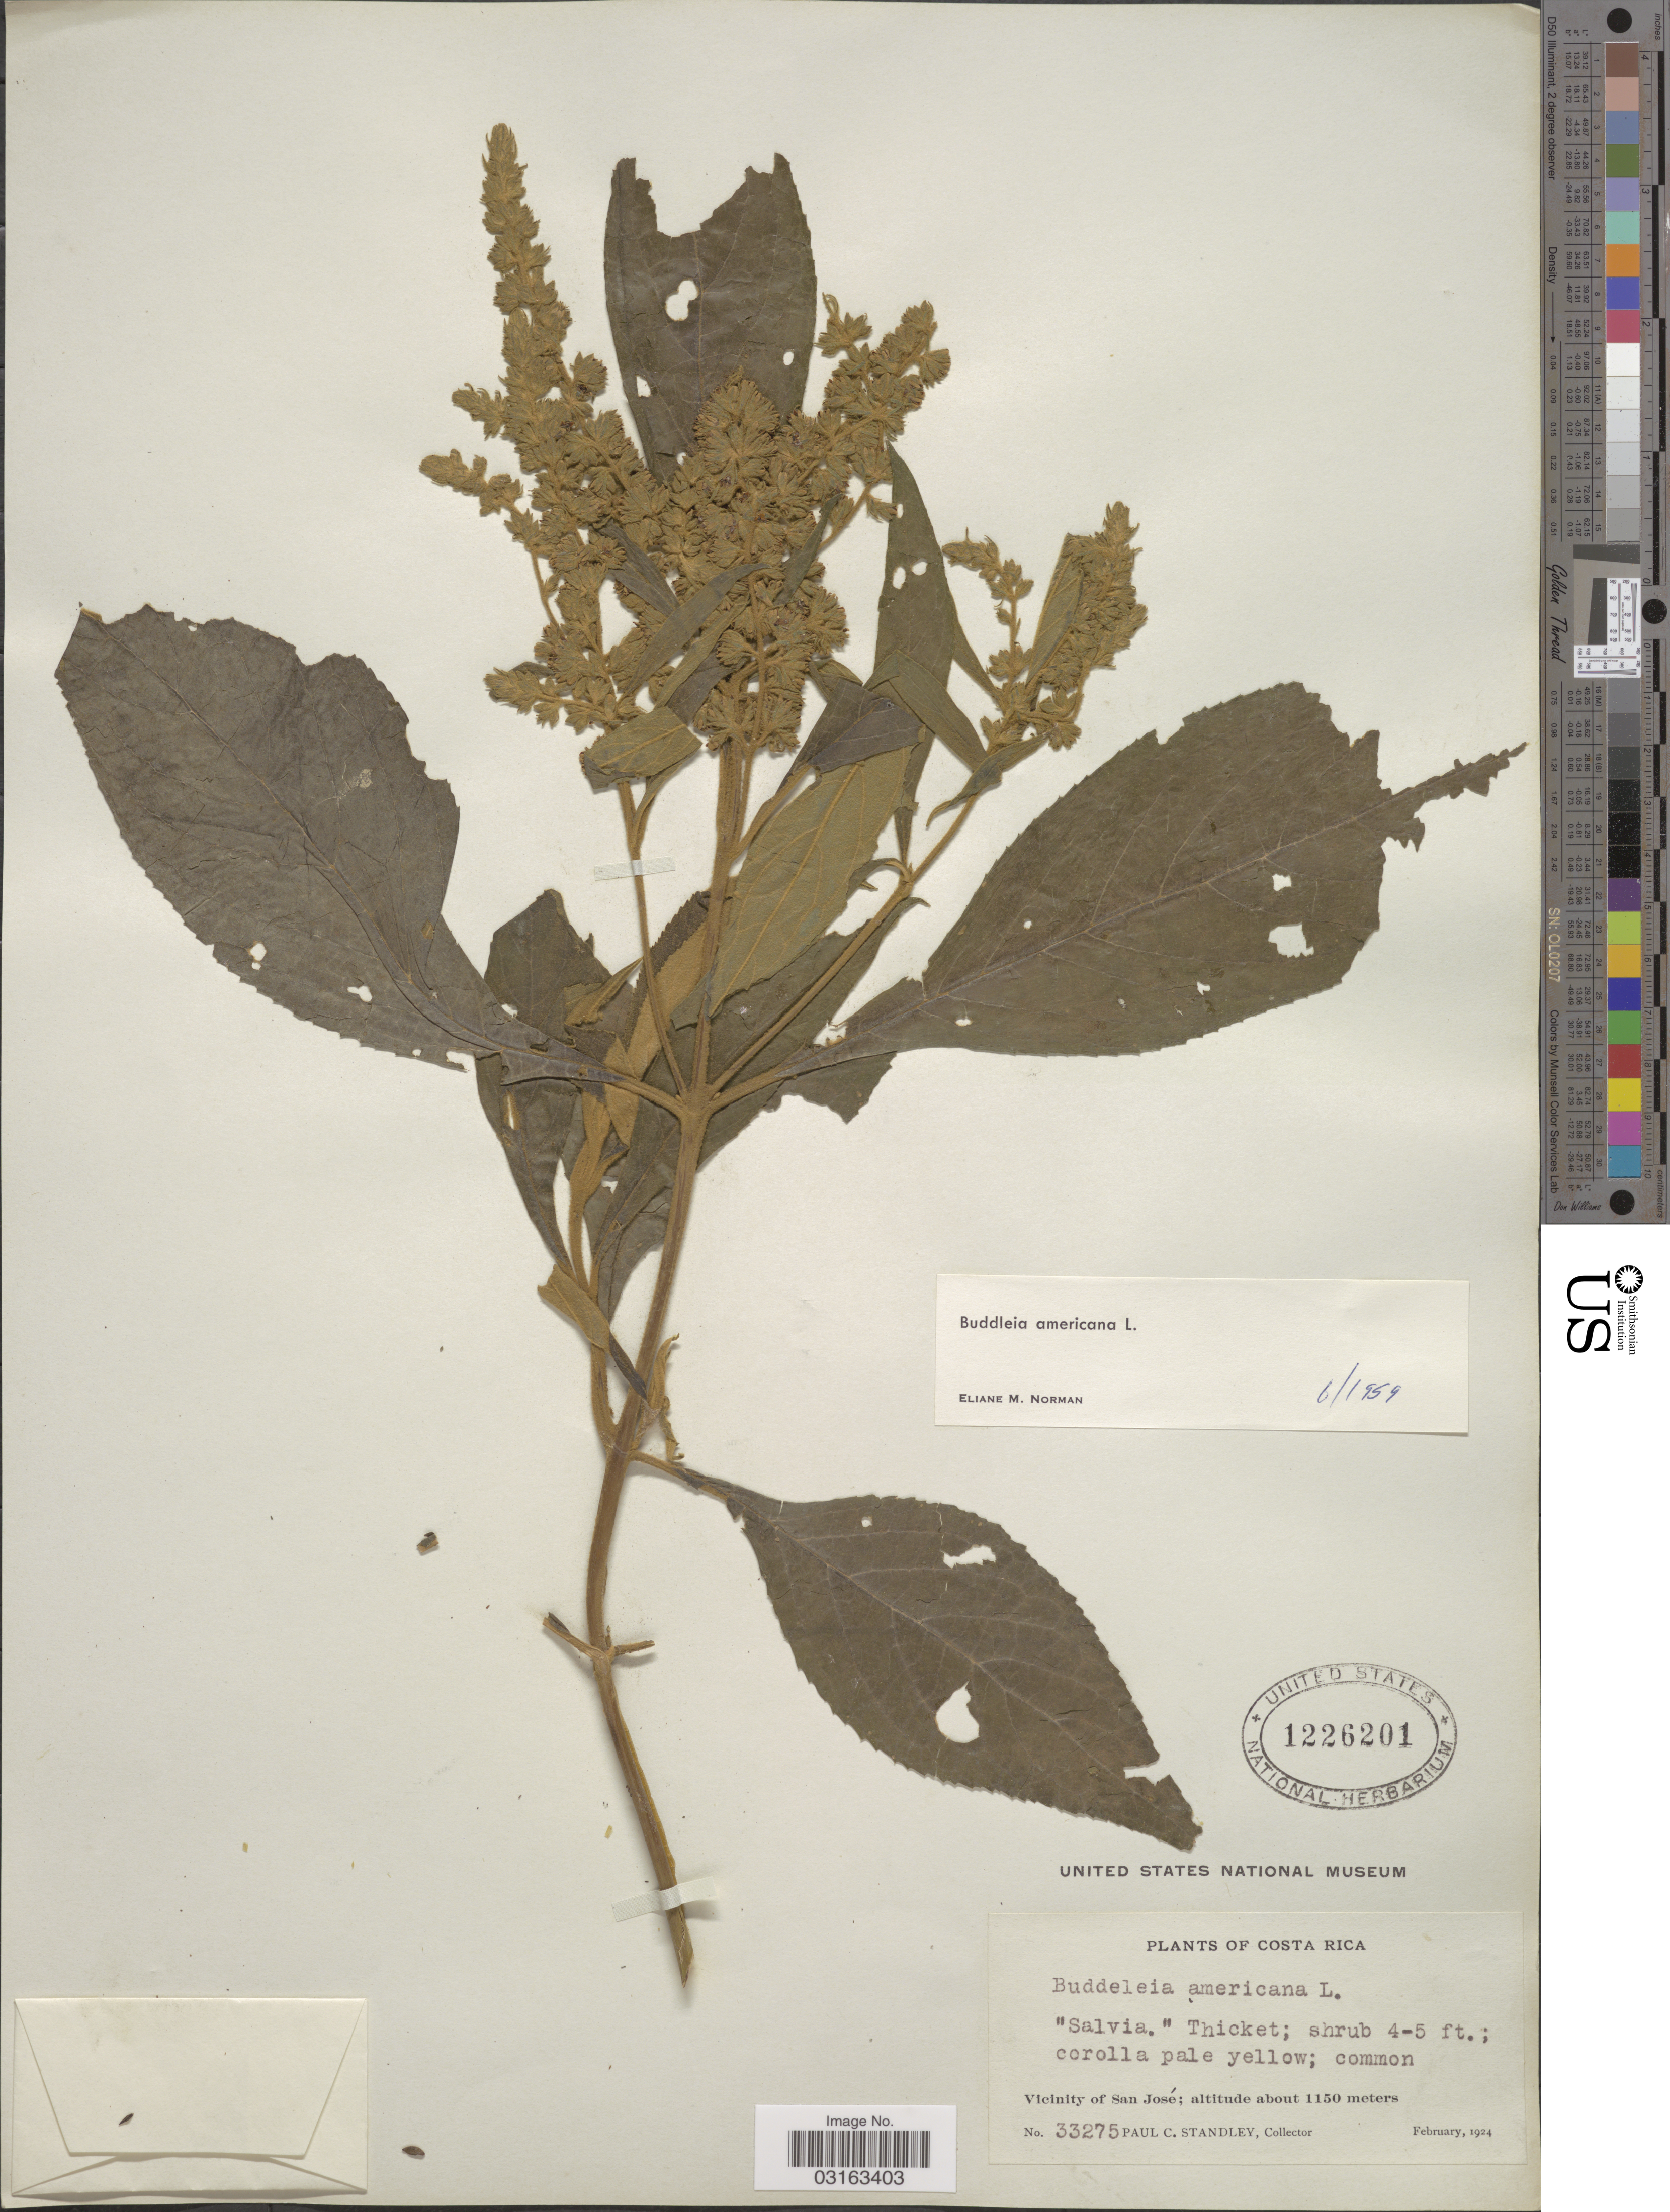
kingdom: Plantae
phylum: Tracheophyta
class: Magnoliopsida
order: Lamiales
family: Scrophulariaceae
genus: Buddleja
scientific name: Buddleja americana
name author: L.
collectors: P. C. Standley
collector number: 33275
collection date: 1924-02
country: Costa Rica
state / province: San José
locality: Vicinity of San José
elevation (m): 1150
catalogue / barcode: US 1226201